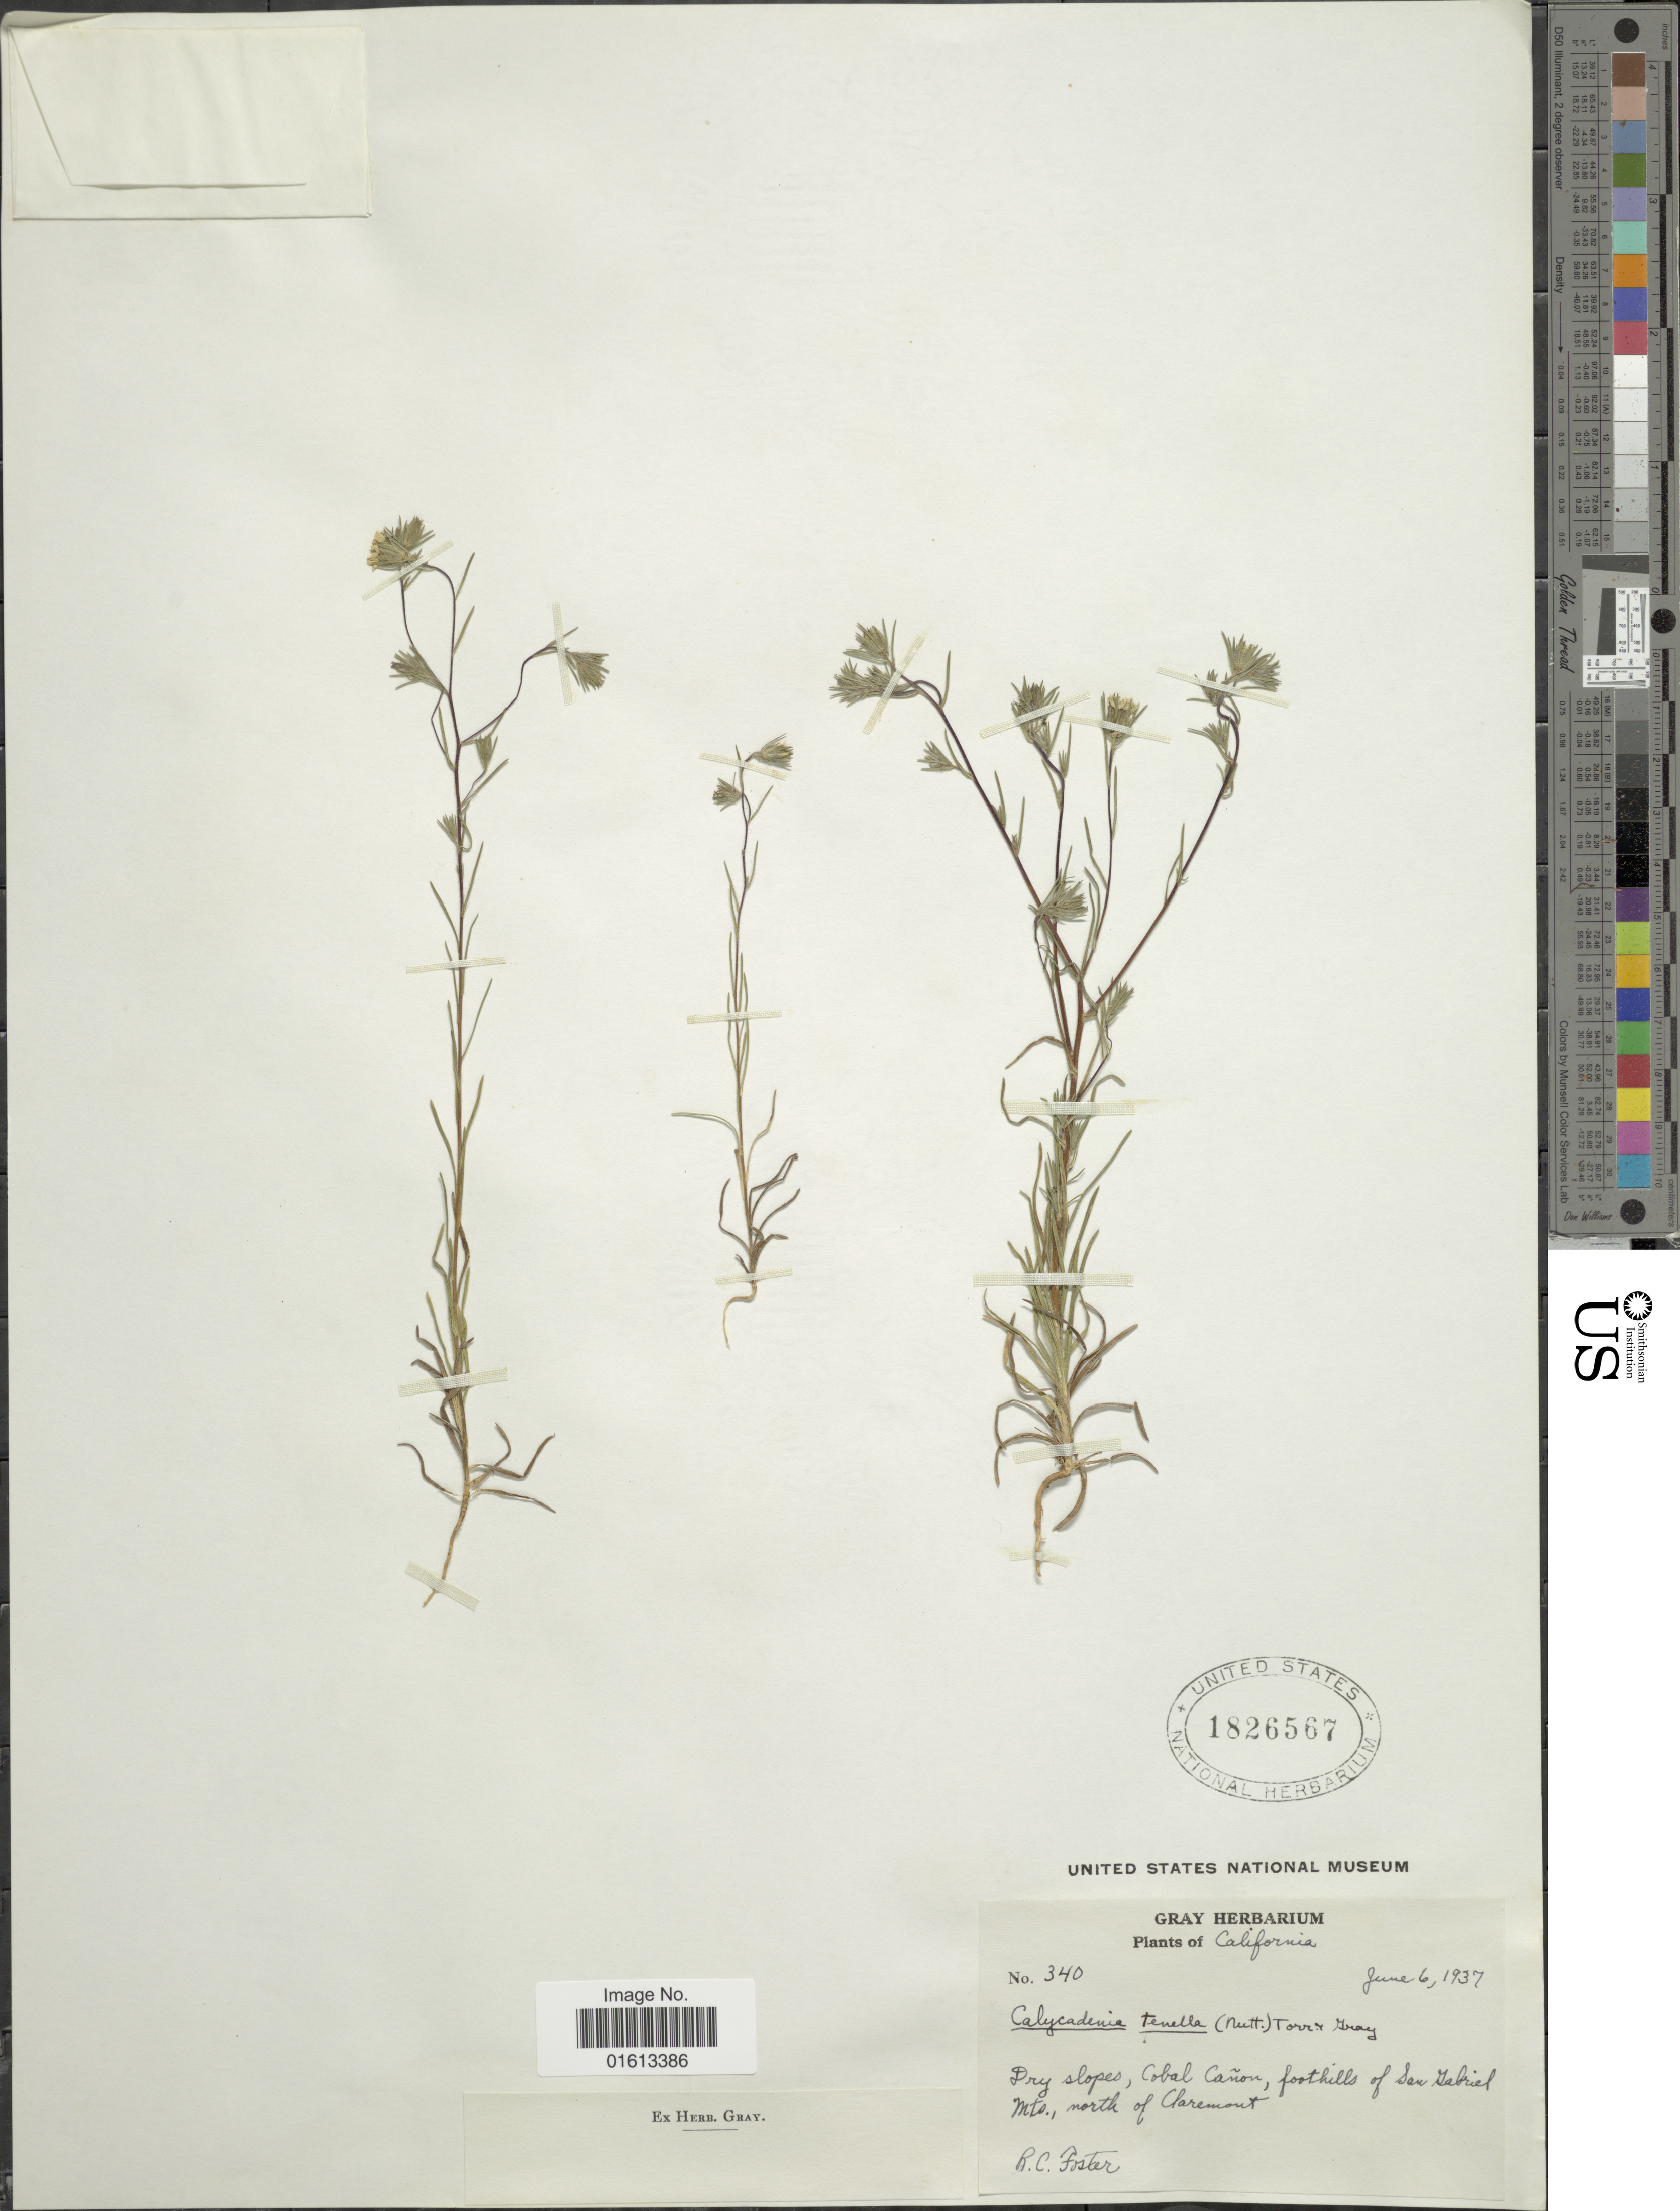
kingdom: Plantae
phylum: Tracheophyta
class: Magnoliopsida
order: Asterales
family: Asteraceae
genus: Calycadenia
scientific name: Calycadenia tenella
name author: (Nutt.) Torr. & A. Gray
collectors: R. C. Foster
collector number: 340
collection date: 1937-06-06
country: United States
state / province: California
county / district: Los Angeles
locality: Dry slopes, Cobal Canon, foothills of San Gabriel Mts., north of Charemont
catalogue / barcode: US 1826567